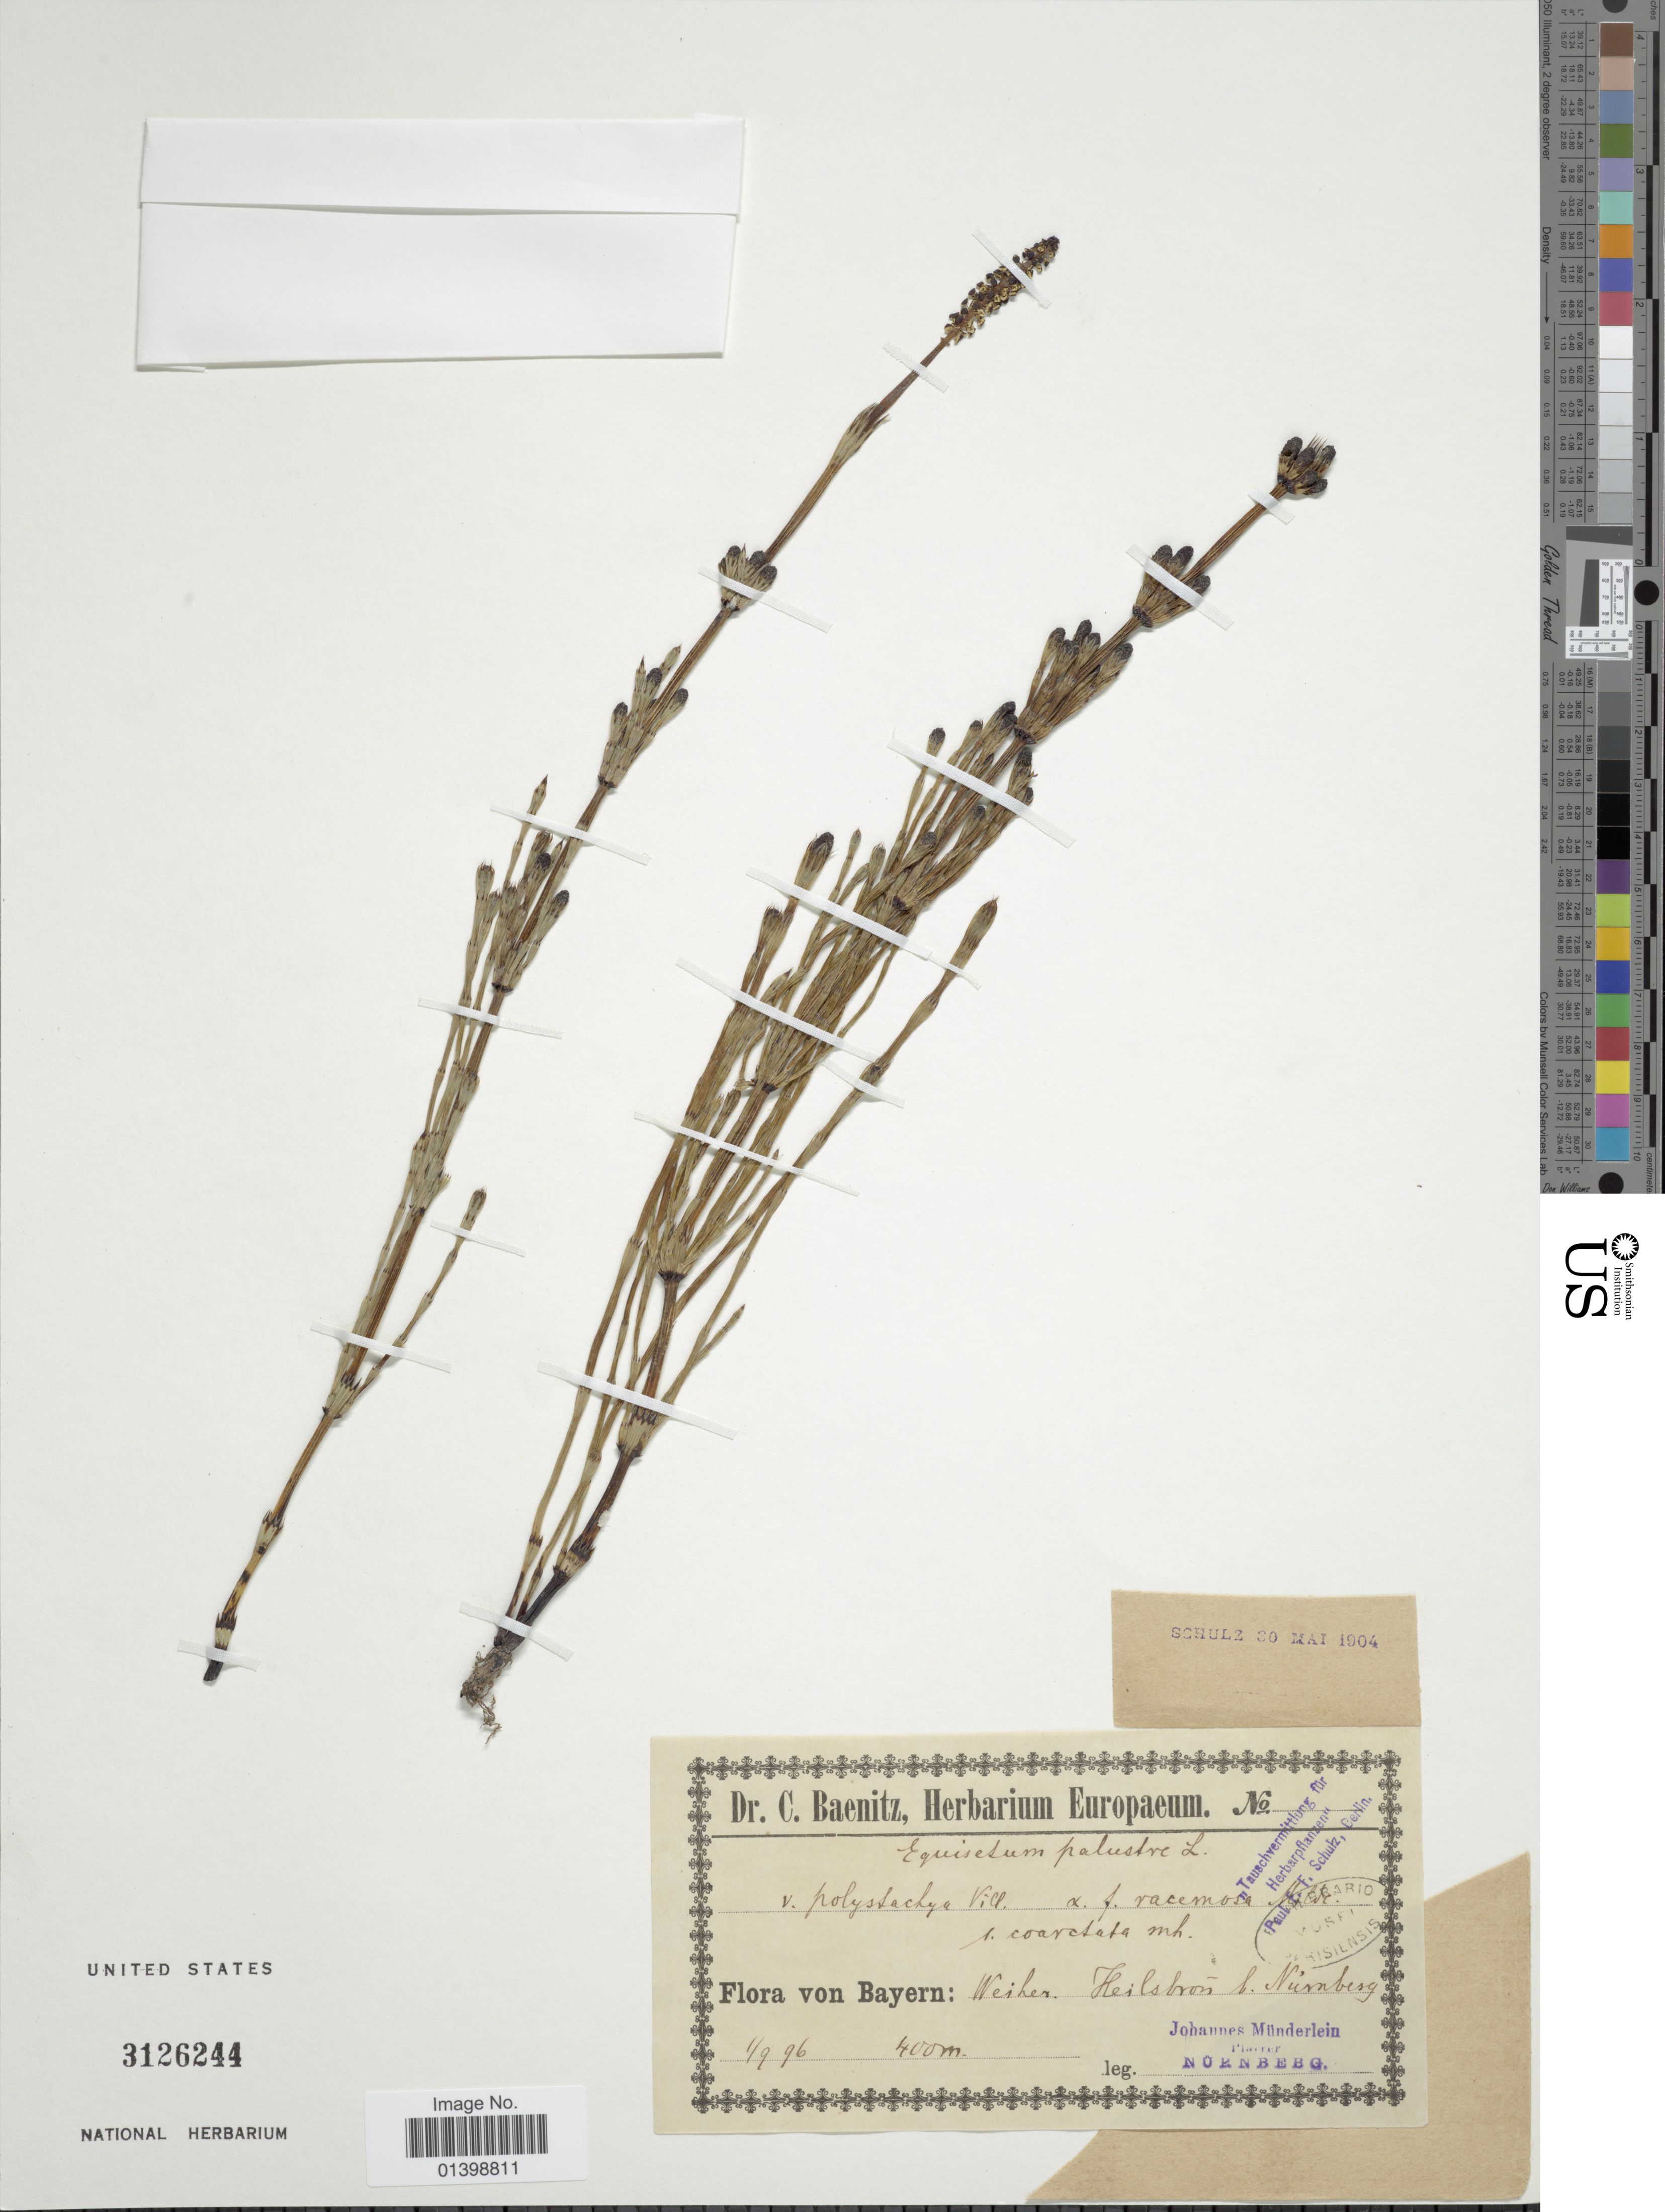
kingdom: Plantae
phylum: Tracheophyta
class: Polypodiopsida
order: Equisetales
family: Equisetaceae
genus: Equisetum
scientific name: Equisetum palustre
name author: L.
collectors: J. Münderlein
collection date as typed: Transcribed d/m/y: 1/9/96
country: Germany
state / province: Bayern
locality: Wiher, heilsbron b Nüremberg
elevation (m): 400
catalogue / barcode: US 3126244